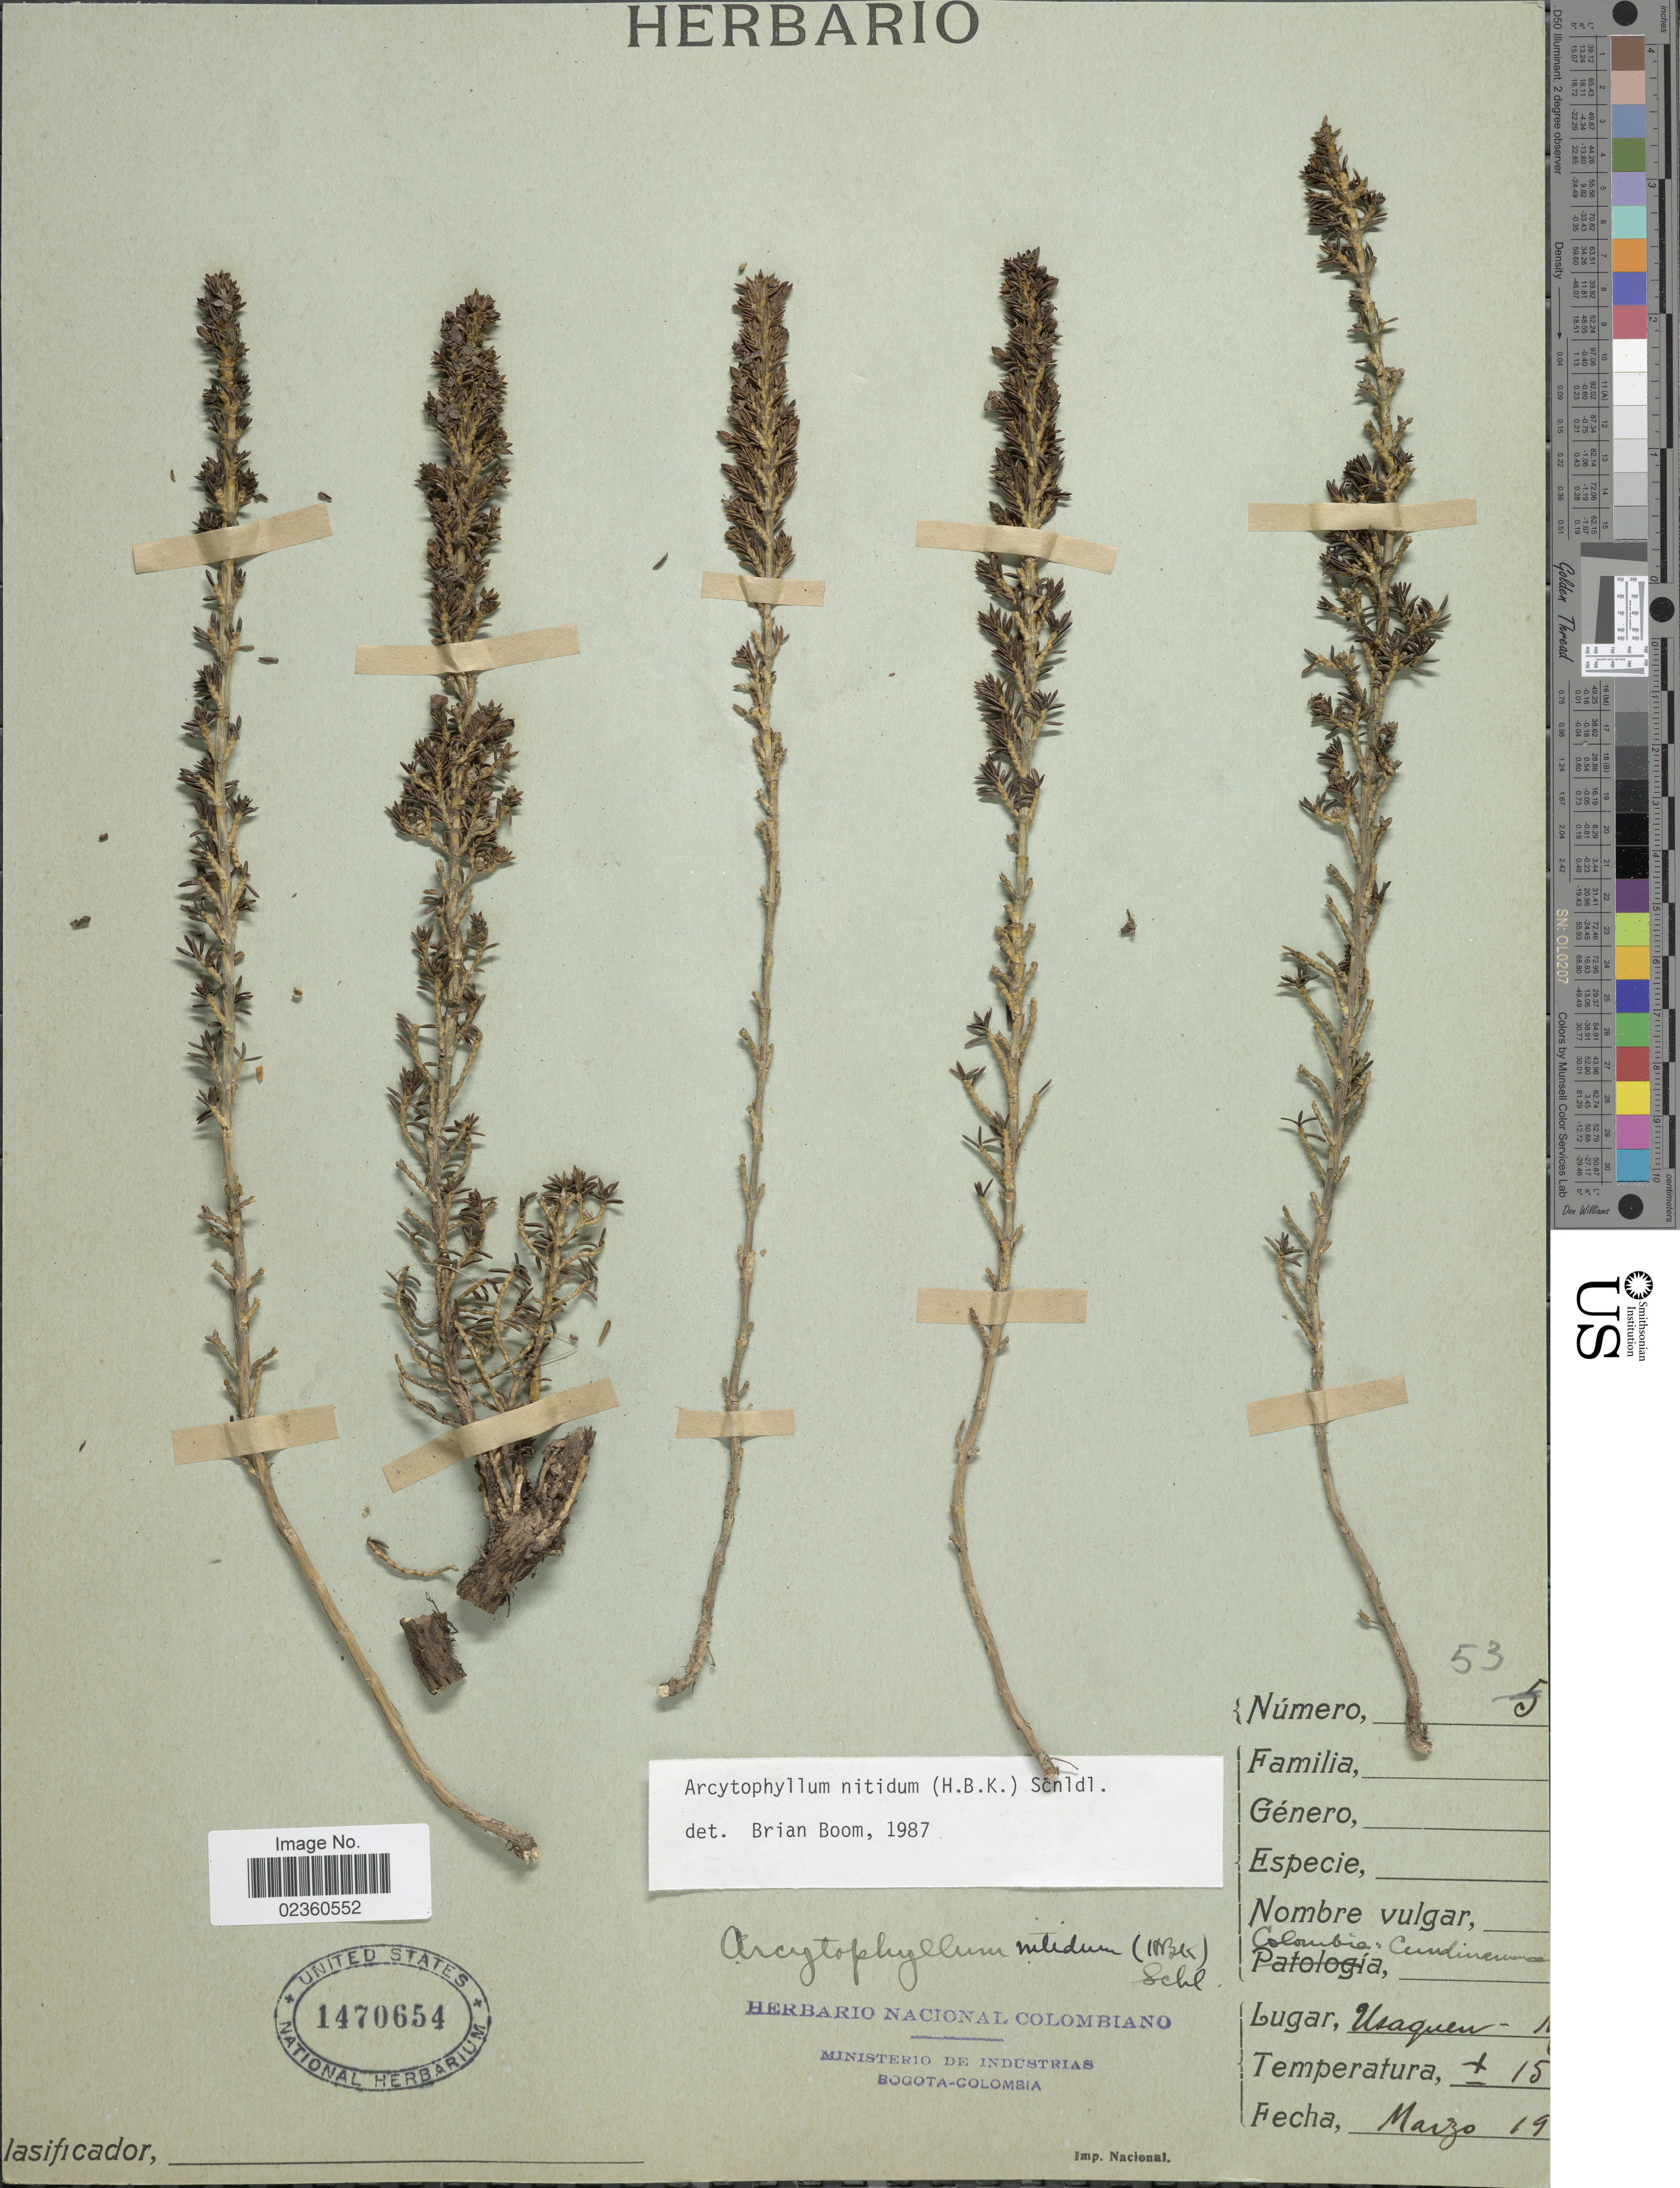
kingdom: Plantae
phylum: Tracheophyta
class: Magnoliopsida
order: Gentianales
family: Rubiaceae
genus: Arcytophyllum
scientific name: Arcytophyllum nitidum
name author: (Kunth) Schltdl.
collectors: ex Herb. Nacional de Colombiano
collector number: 53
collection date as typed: Transcribed d/m/y: /3/19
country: Colombia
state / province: Cundinamarca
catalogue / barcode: US 1470654